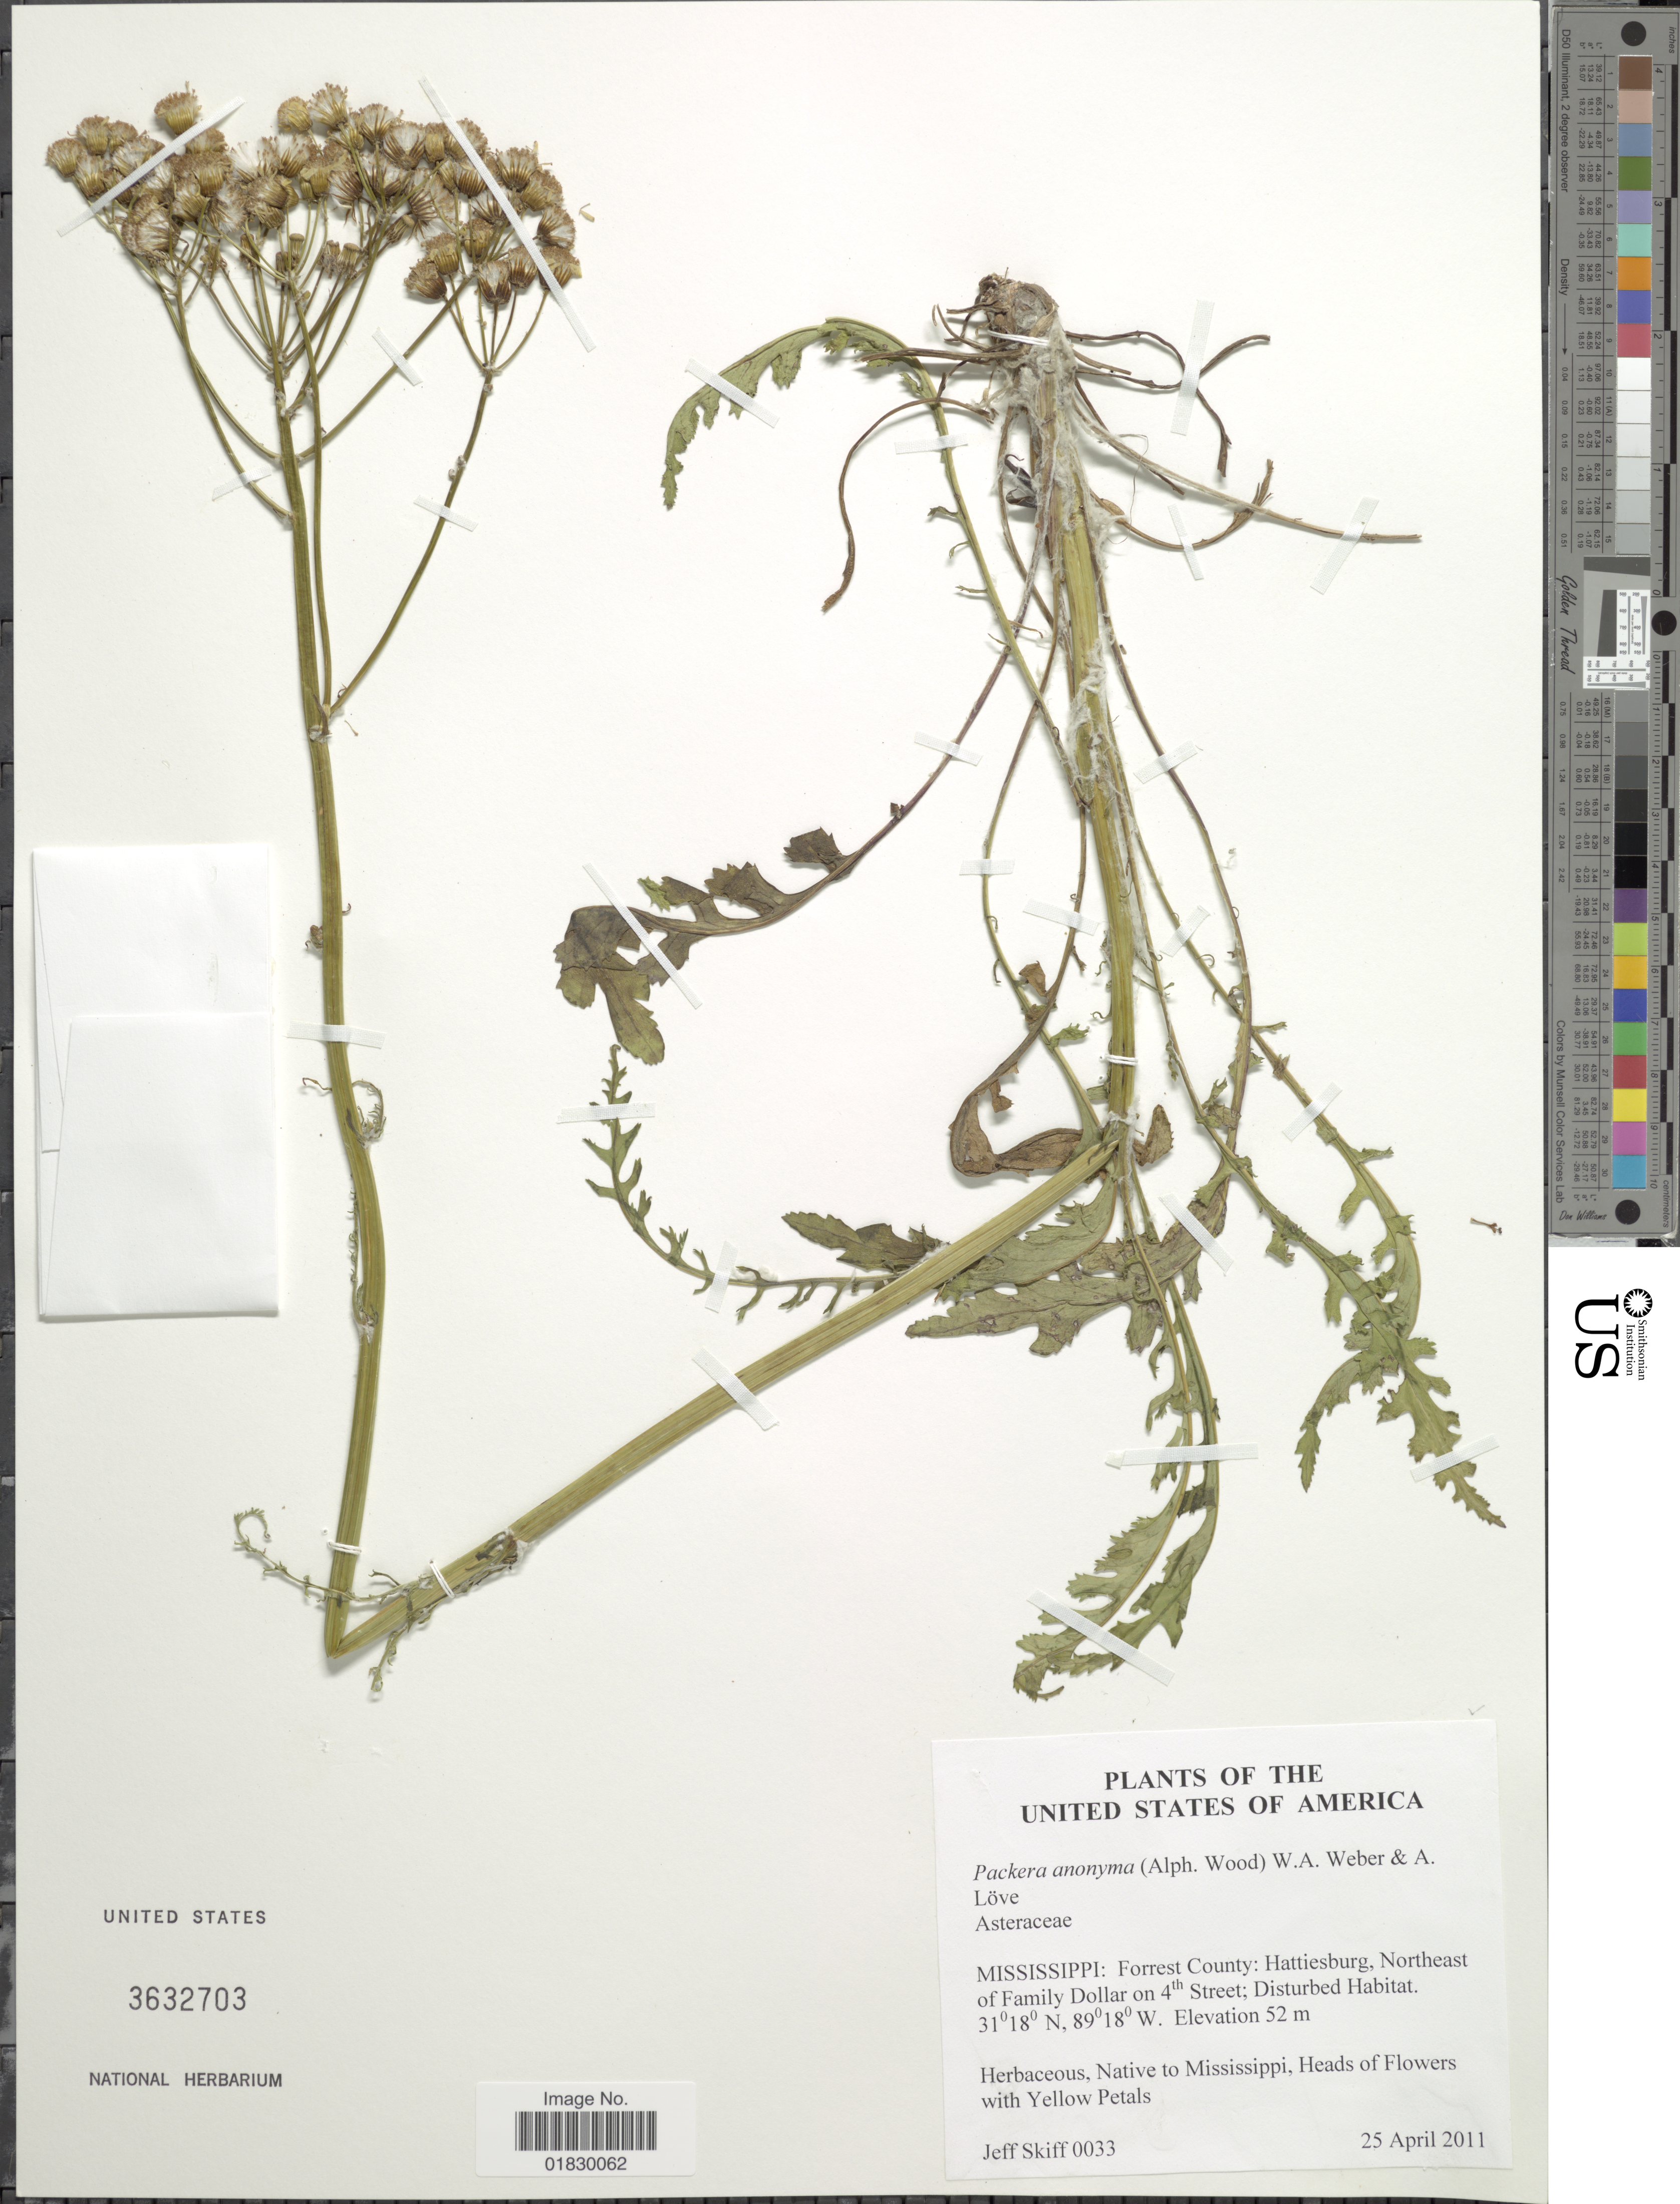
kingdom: Plantae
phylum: Tracheophyta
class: Magnoliopsida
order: Asterales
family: Asteraceae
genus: Packera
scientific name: Packera anonyma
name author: (Alph. Wood) W.A. Weber & Á. Löve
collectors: J. Skiff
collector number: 0033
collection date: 2011-04-25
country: United States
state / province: Mississippi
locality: Mississippi: Forrest County: Hattiesburg, Northeast of Family Dollar on 4th Street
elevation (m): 52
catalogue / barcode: US 3632703